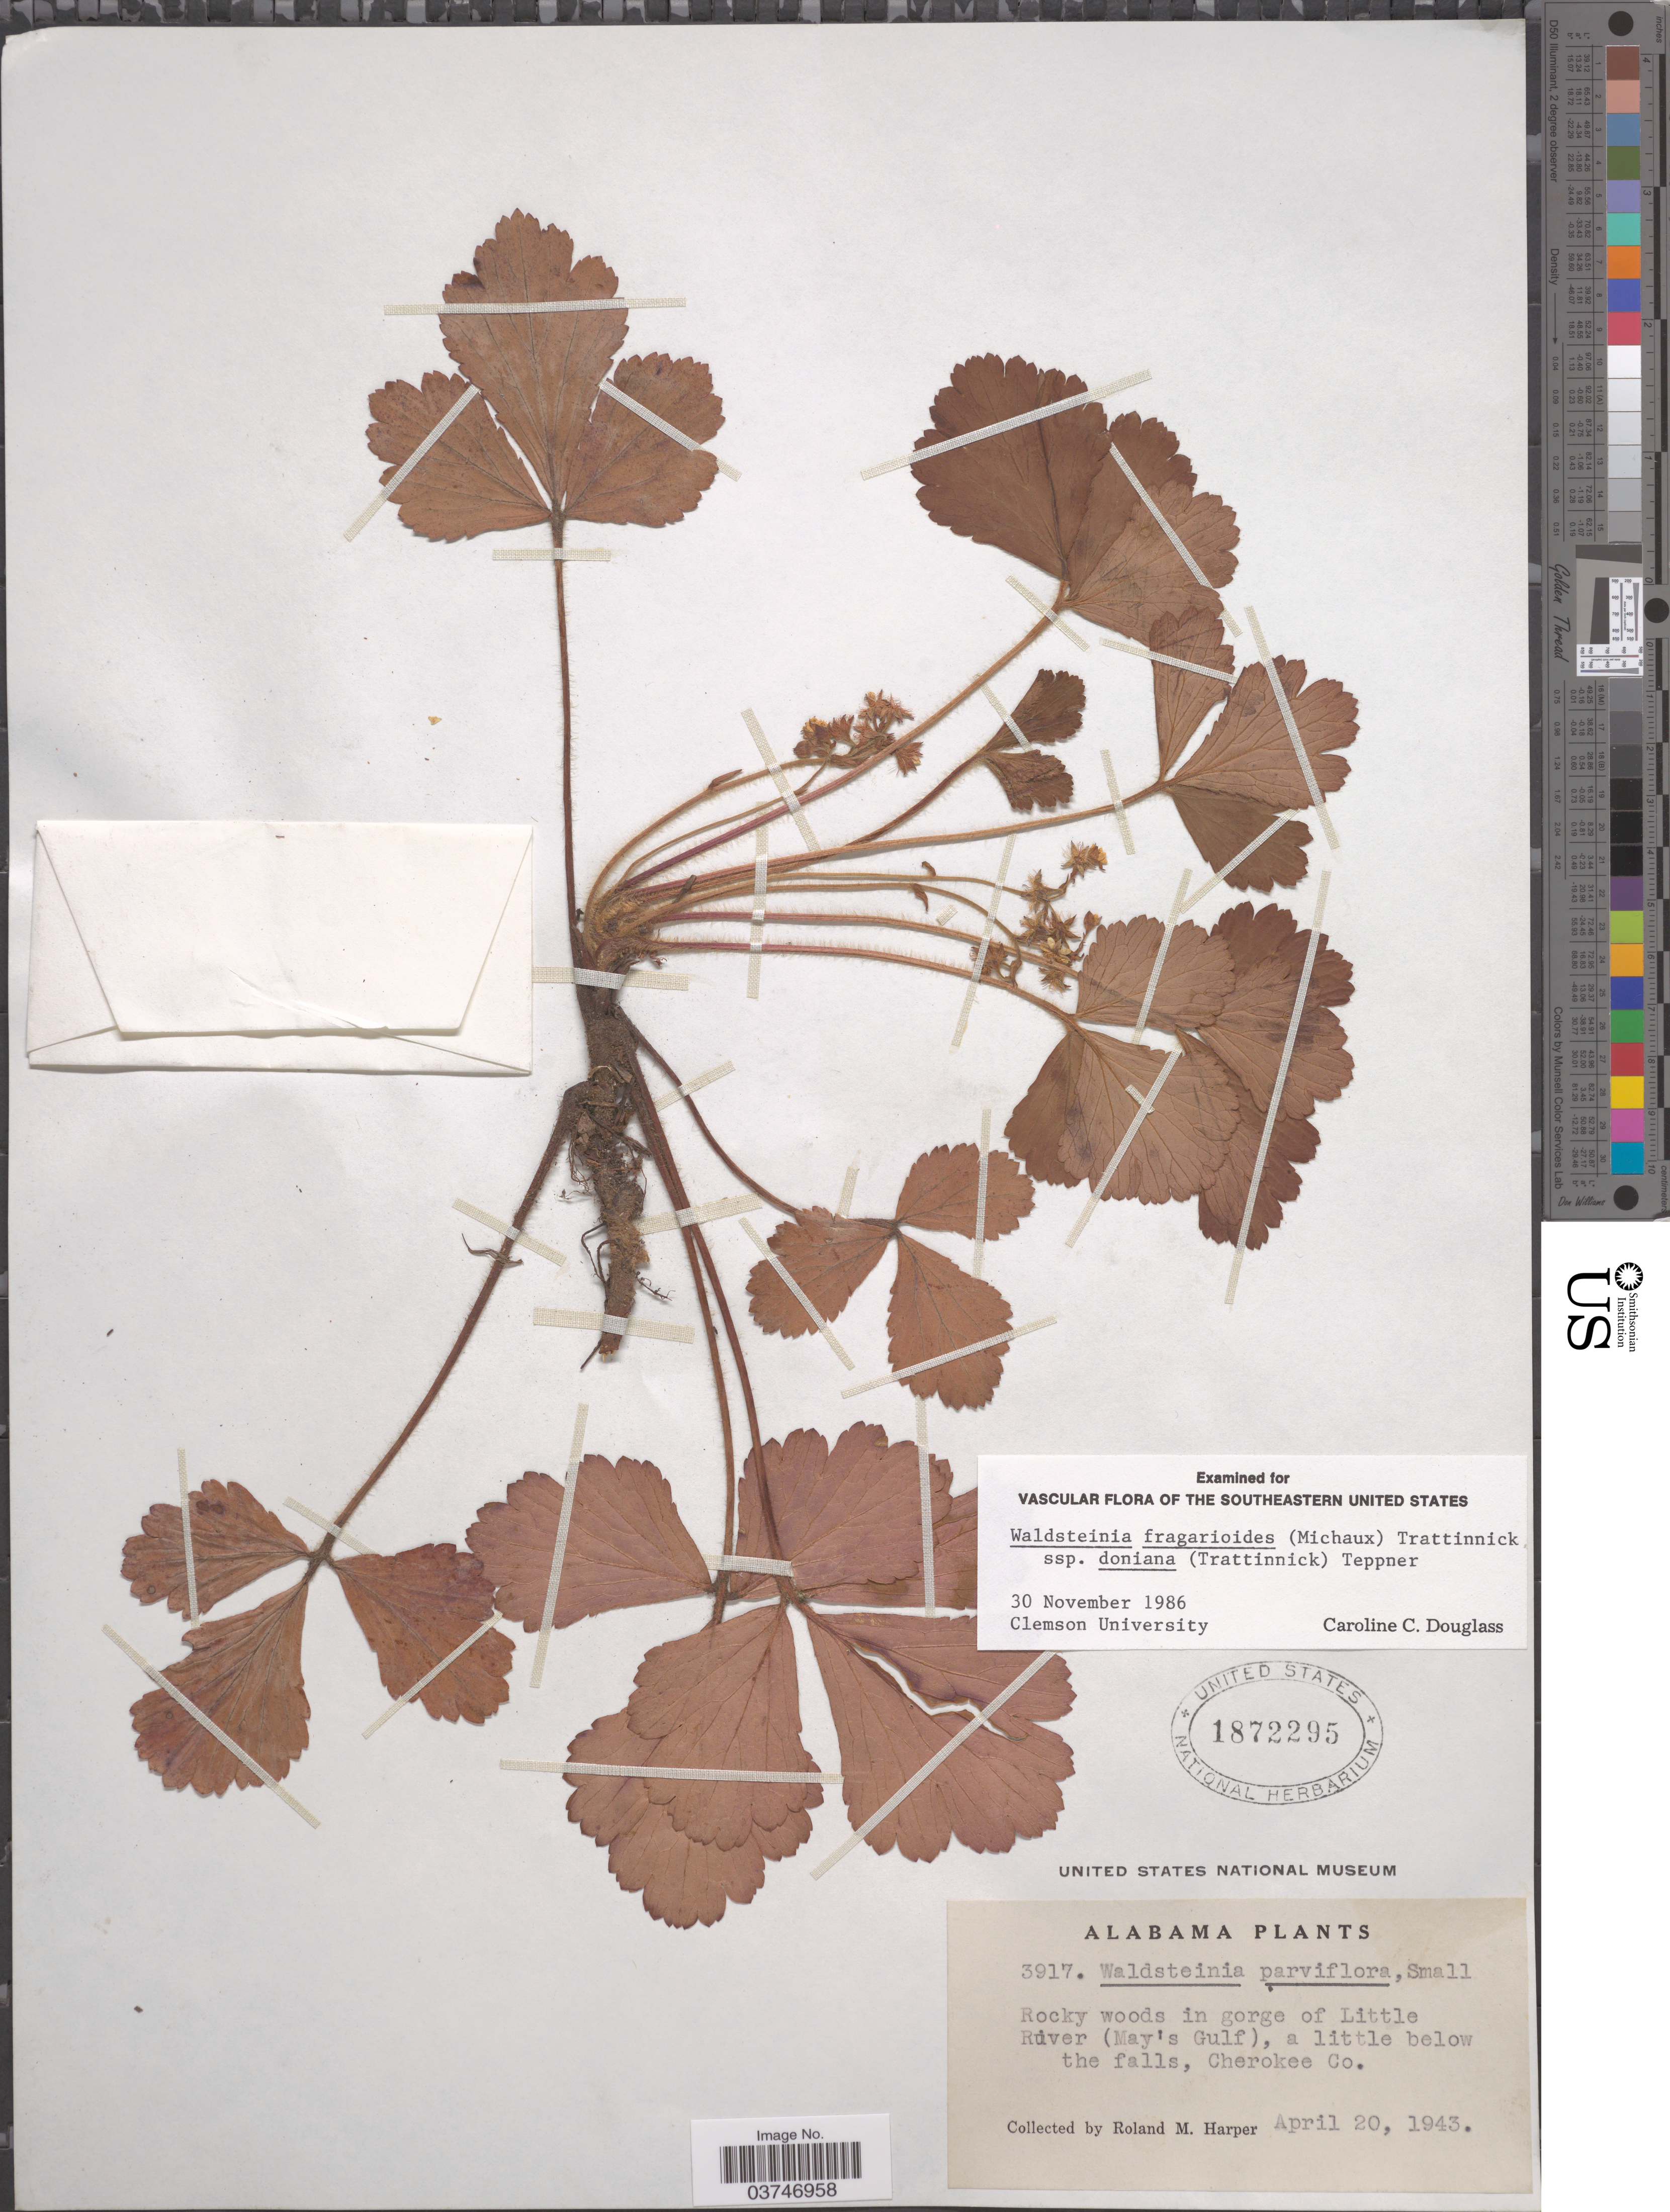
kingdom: Plantae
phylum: Tracheophyta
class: Magnoliopsida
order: Rosales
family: Rosaceae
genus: Waldsteinia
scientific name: Waldsteinia fragarioides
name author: (Michx.) Tratt.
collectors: R. Harper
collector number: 3917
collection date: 1943-04-20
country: United States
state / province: Alabama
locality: Rocky woods in gorge of Little River (May's Gulf), a little below the falls, Cherokee Co.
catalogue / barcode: US 1872295